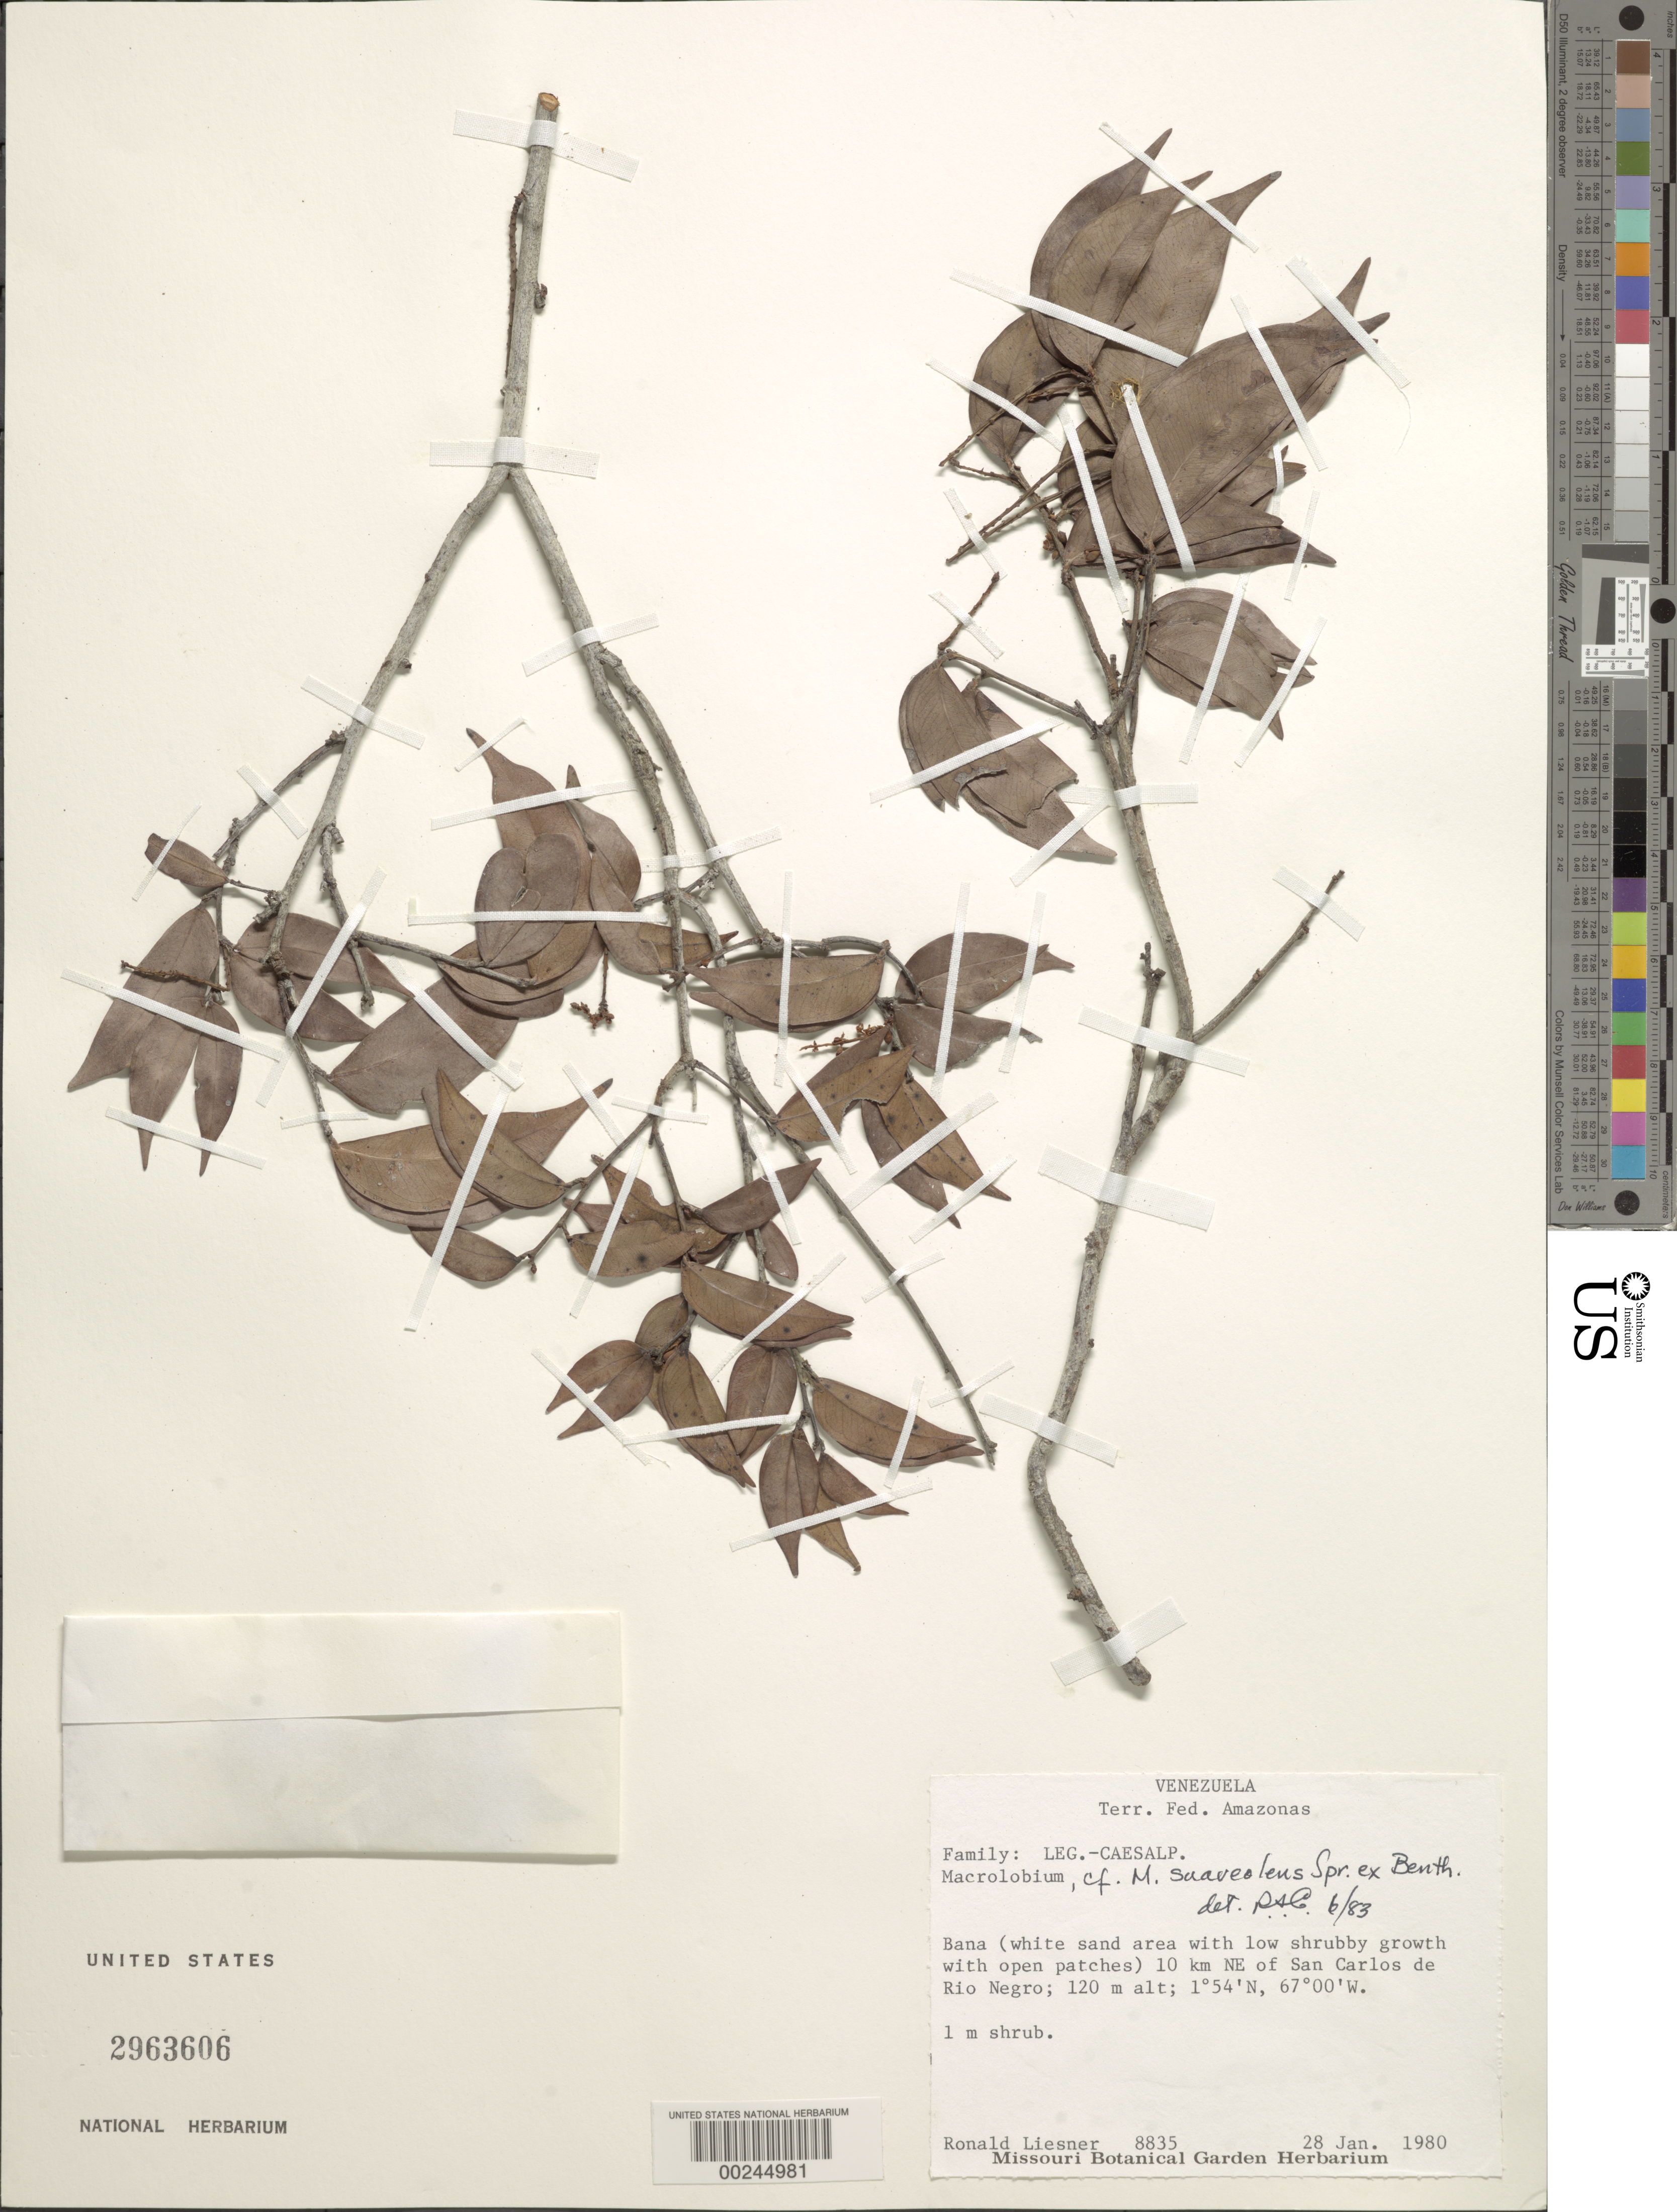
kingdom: Plantae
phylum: Tracheophyta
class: Magnoliopsida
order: Fabales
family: Fabaceae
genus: Macrolobium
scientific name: Macrolobium suaveolens var. suaveolens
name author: Benth.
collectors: R. L. Liesner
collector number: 8835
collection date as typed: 28 Jan 1980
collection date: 1980-01-28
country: Venezuela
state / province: Amazonas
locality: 10 km ne of san carlos de rio negro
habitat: Bana (white sand area with low shrubby growth with open patches)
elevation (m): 120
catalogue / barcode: US 2963606